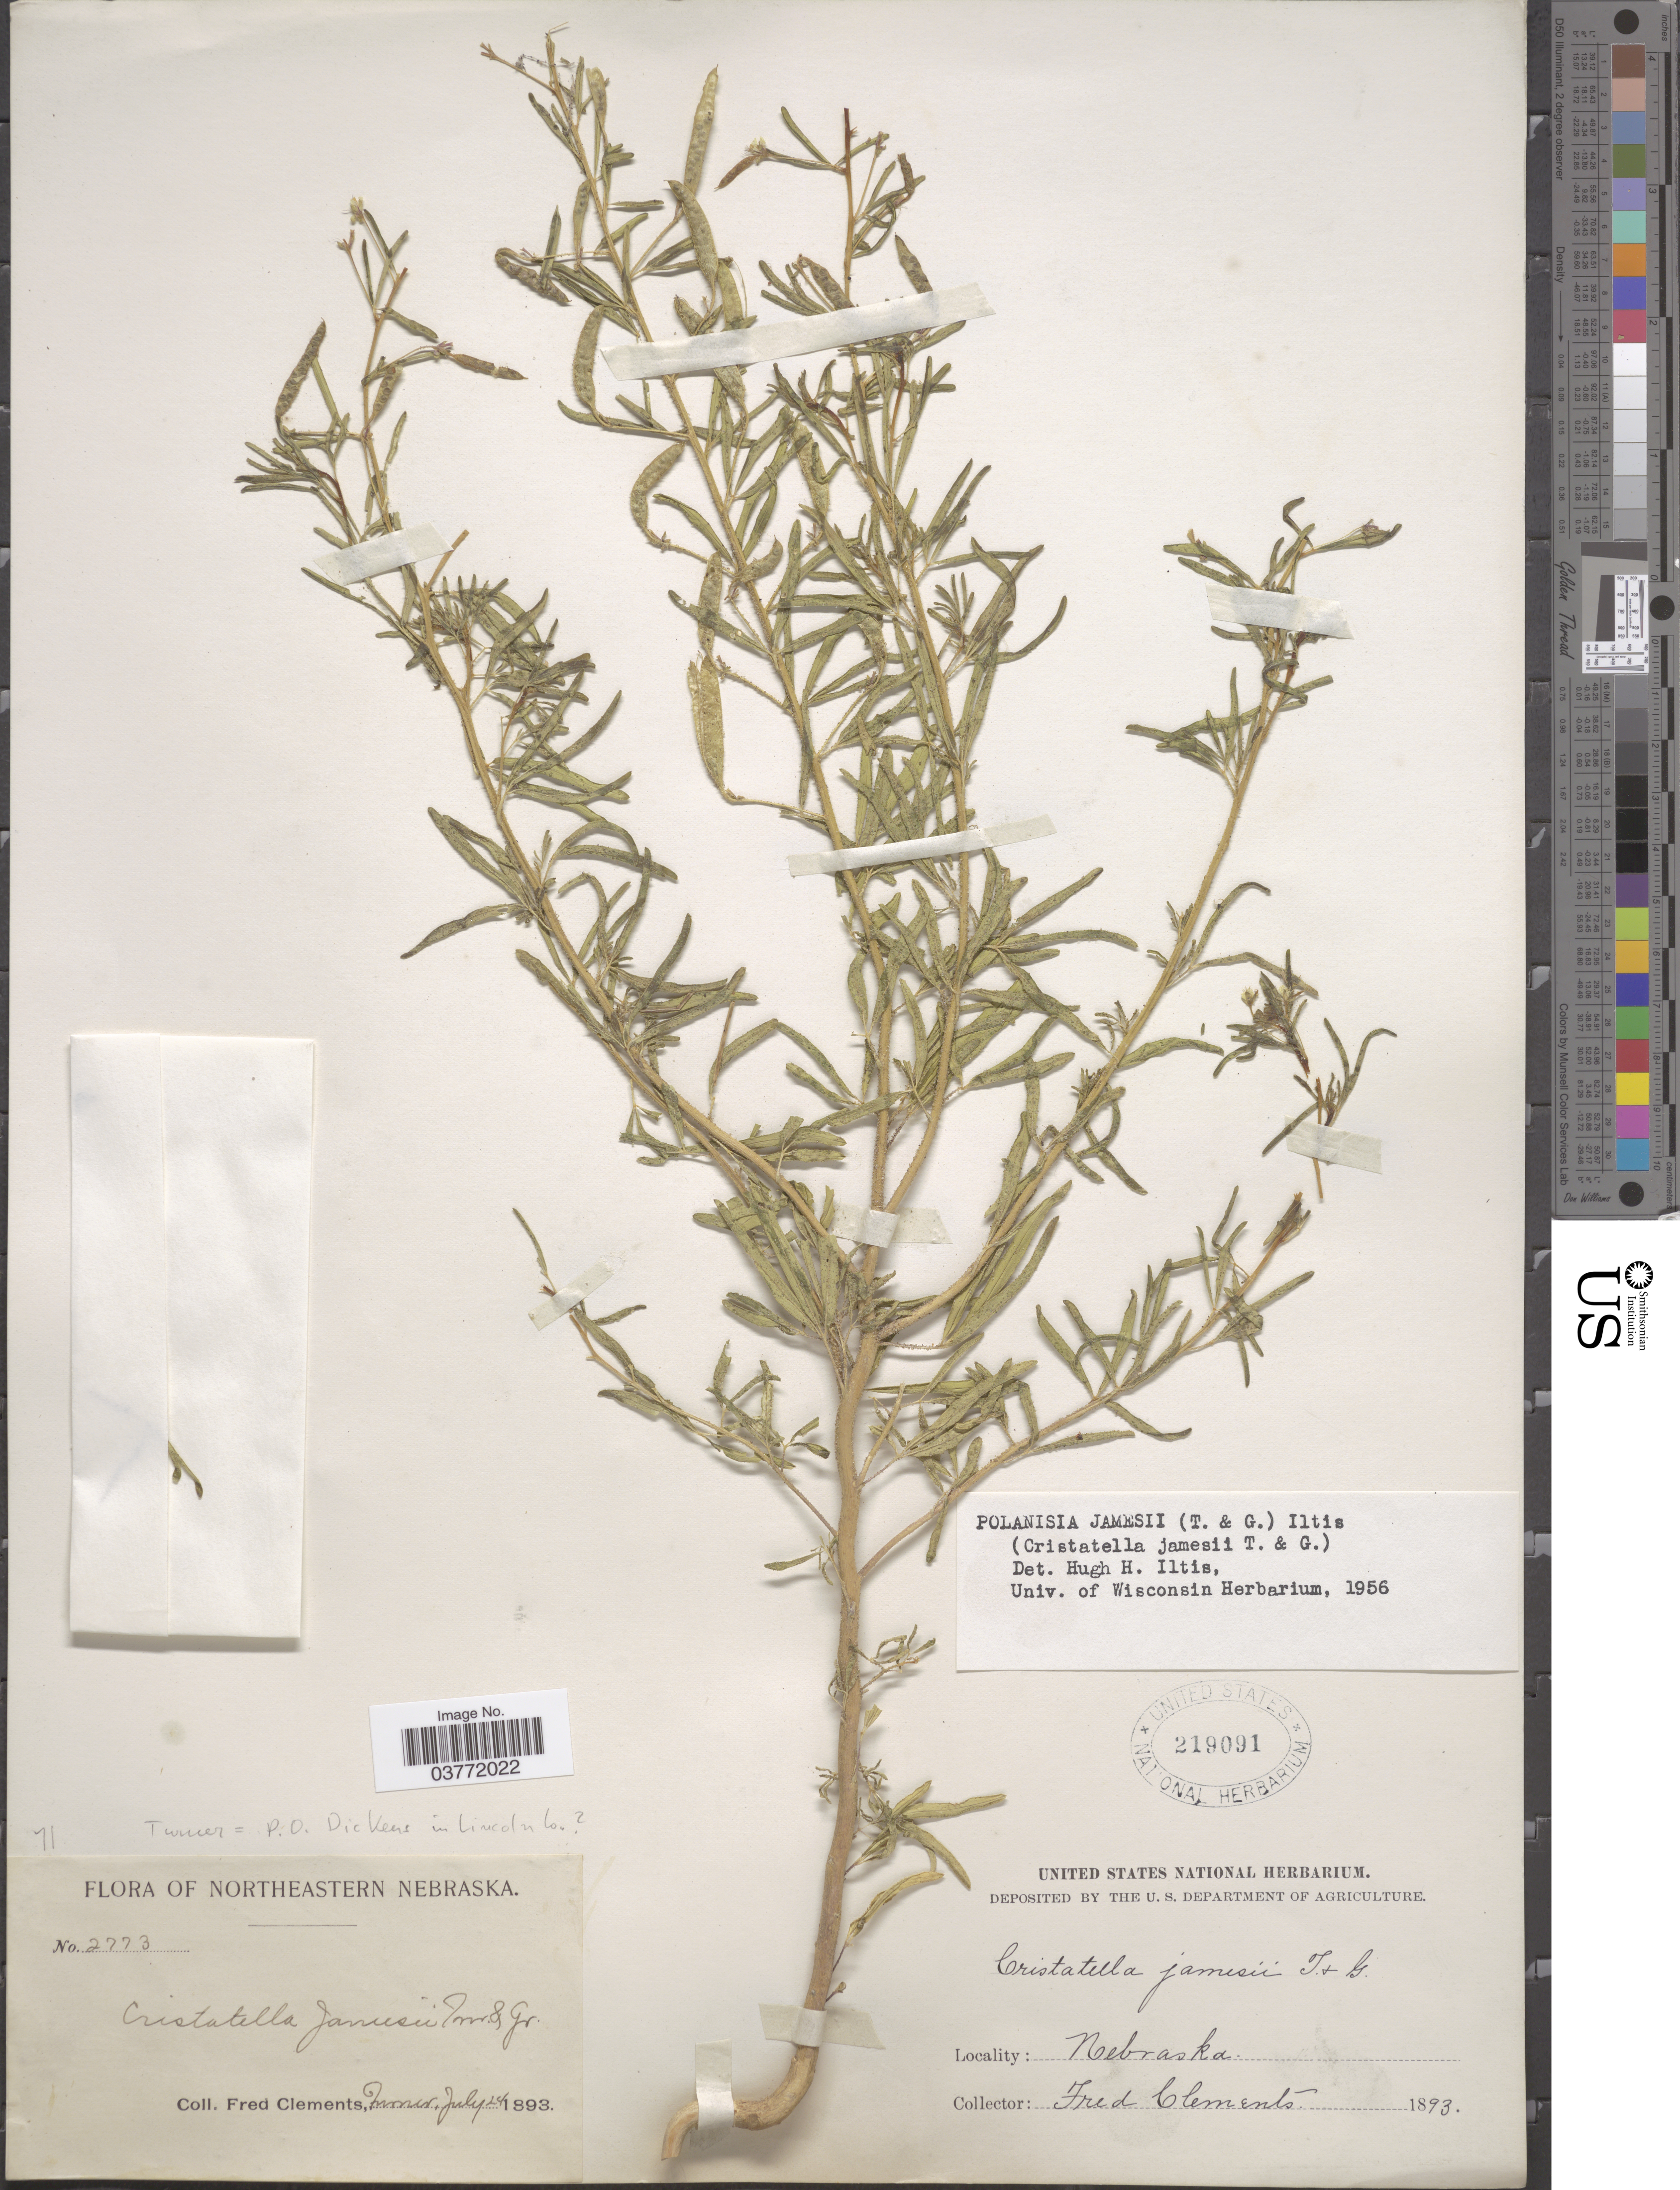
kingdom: Plantae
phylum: Tracheophyta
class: Magnoliopsida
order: Brassicales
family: Cleomaceae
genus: Polanisia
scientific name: Polanisia jamesii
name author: (Torr. & A. Gray) Iltis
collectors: F. Clements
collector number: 2773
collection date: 1893-07-24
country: United States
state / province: Nebraska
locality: Northeastern Nebraska.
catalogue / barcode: US 219091